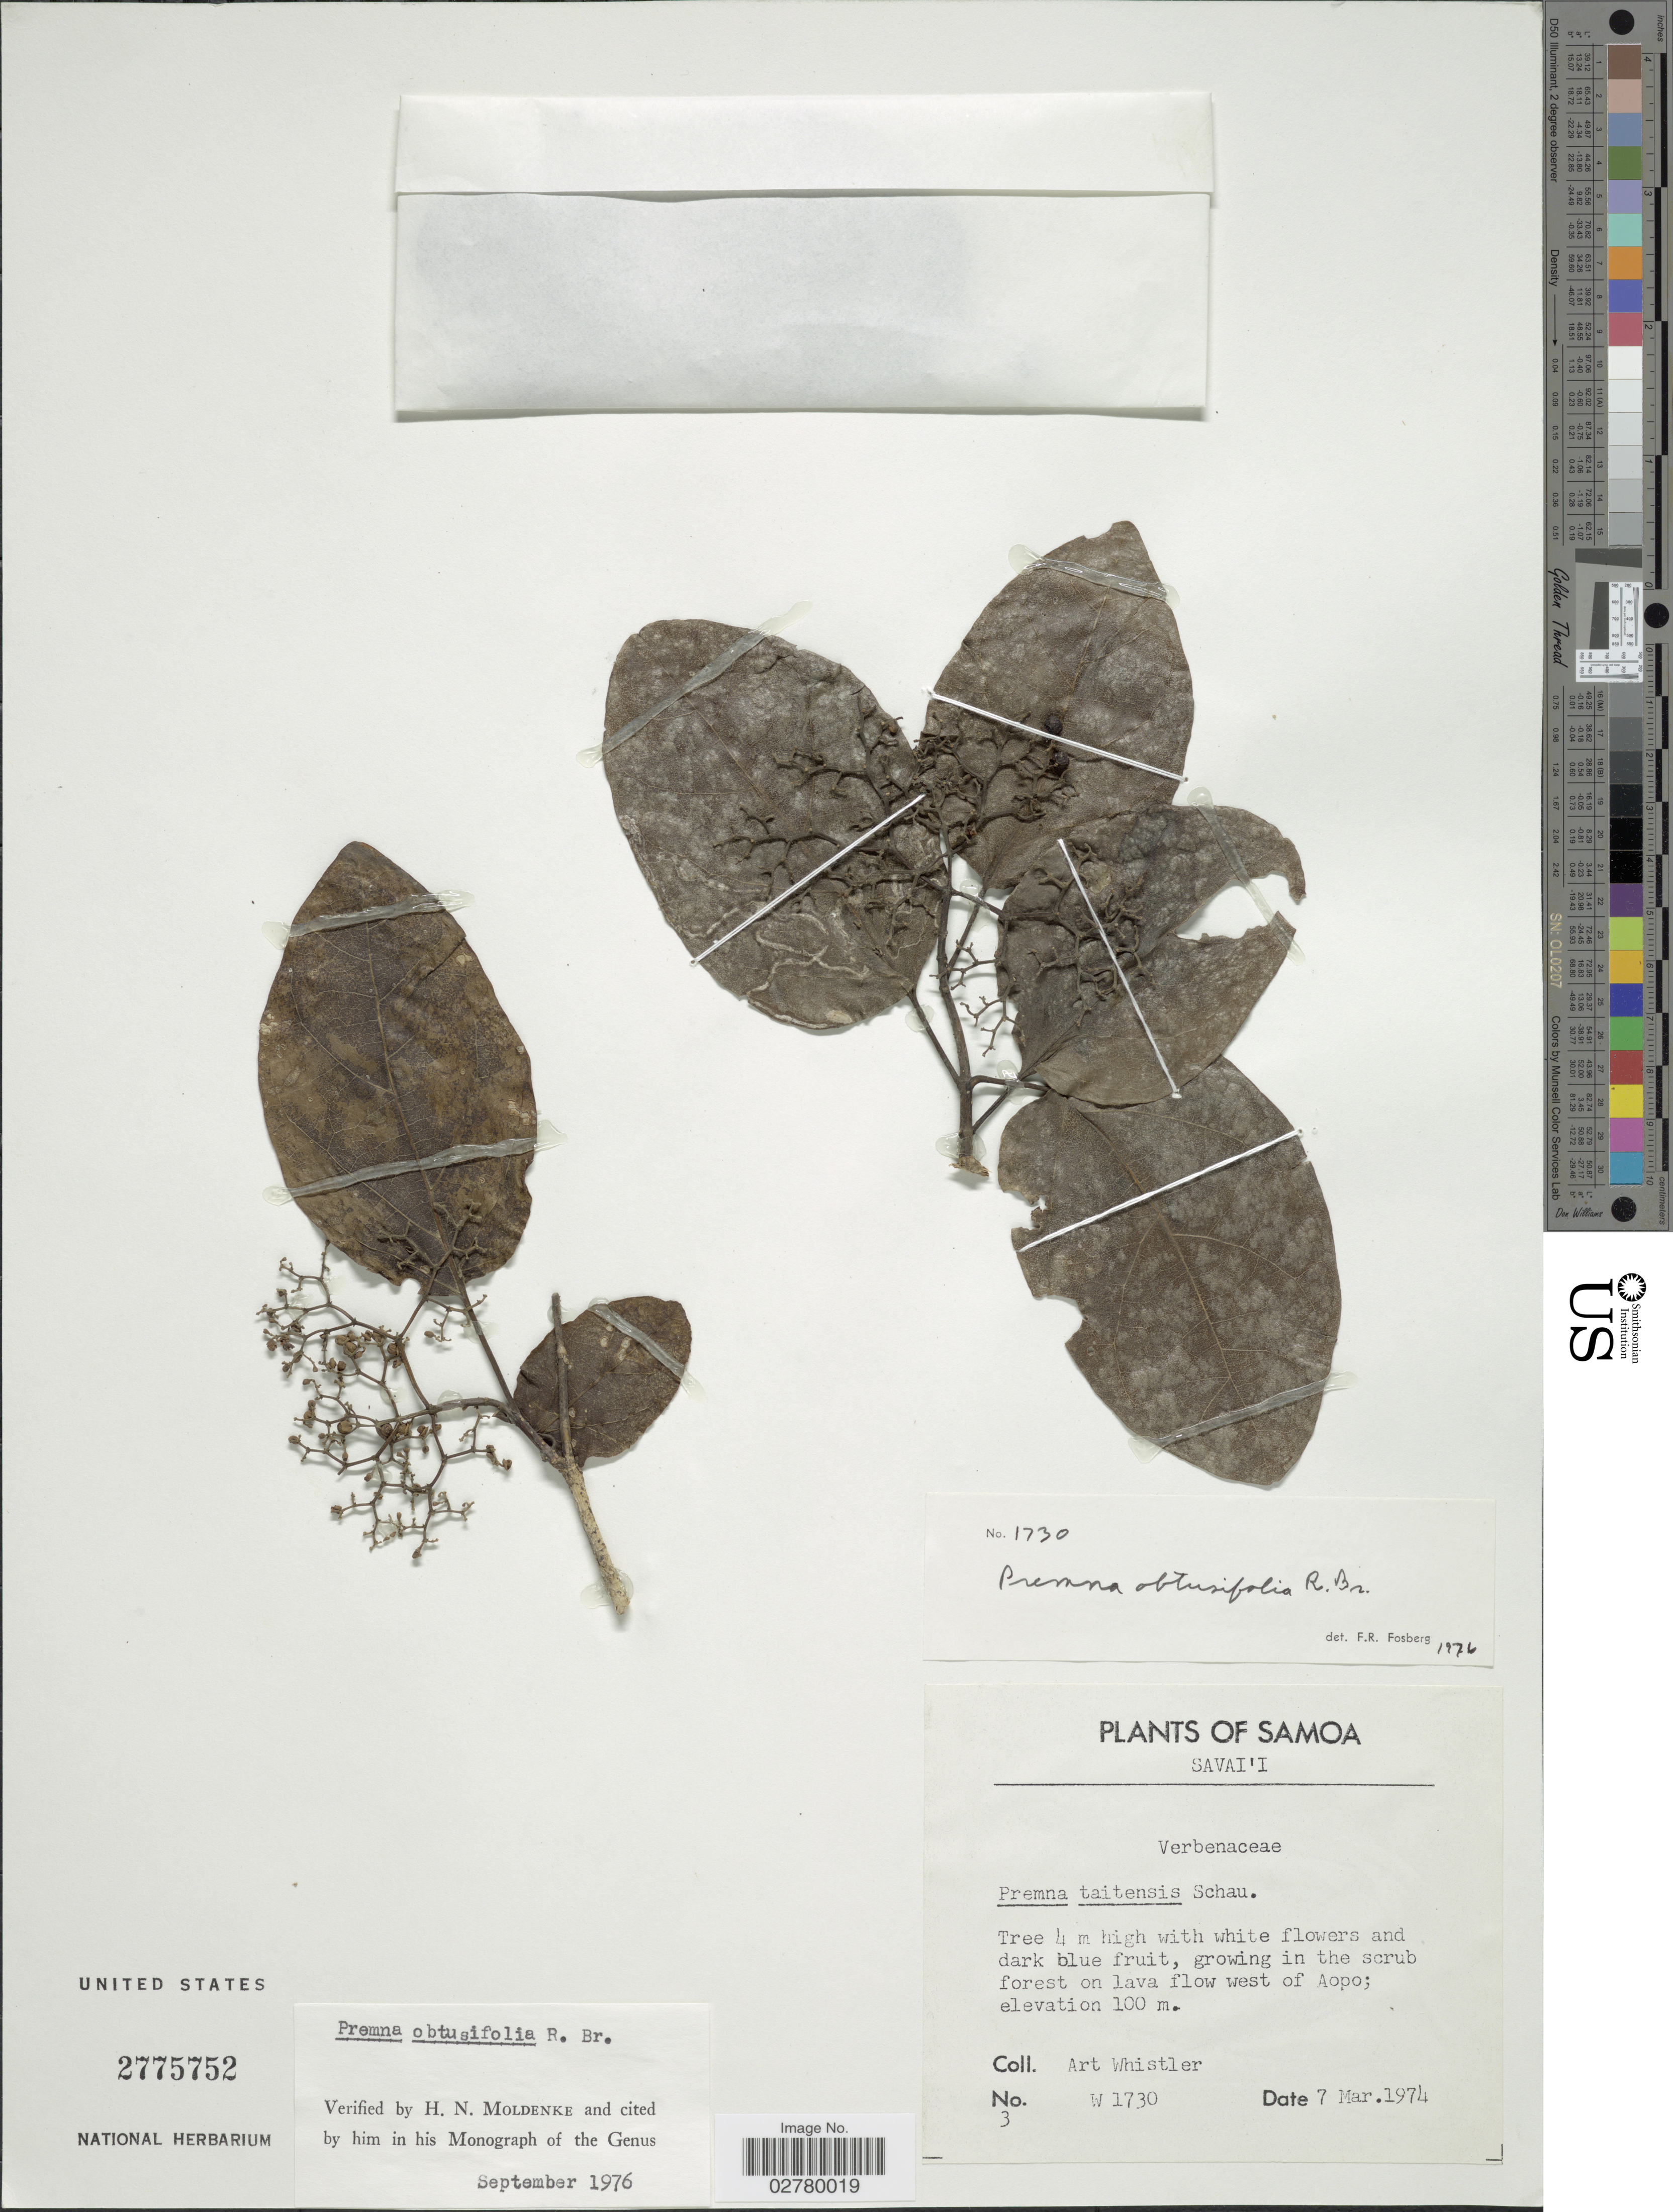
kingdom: Plantae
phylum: Tracheophyta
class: Magnoliopsida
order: Lamiales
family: Lamiaceae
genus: Premna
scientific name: Premna obtusifolia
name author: R. Br.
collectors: A. Whistler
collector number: W1730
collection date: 1974-03-07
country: Samoa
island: Savai'i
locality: Samoa. Savai'i. In the scrub forest on lava flow west of Aopo.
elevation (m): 100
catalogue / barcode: US 2775752